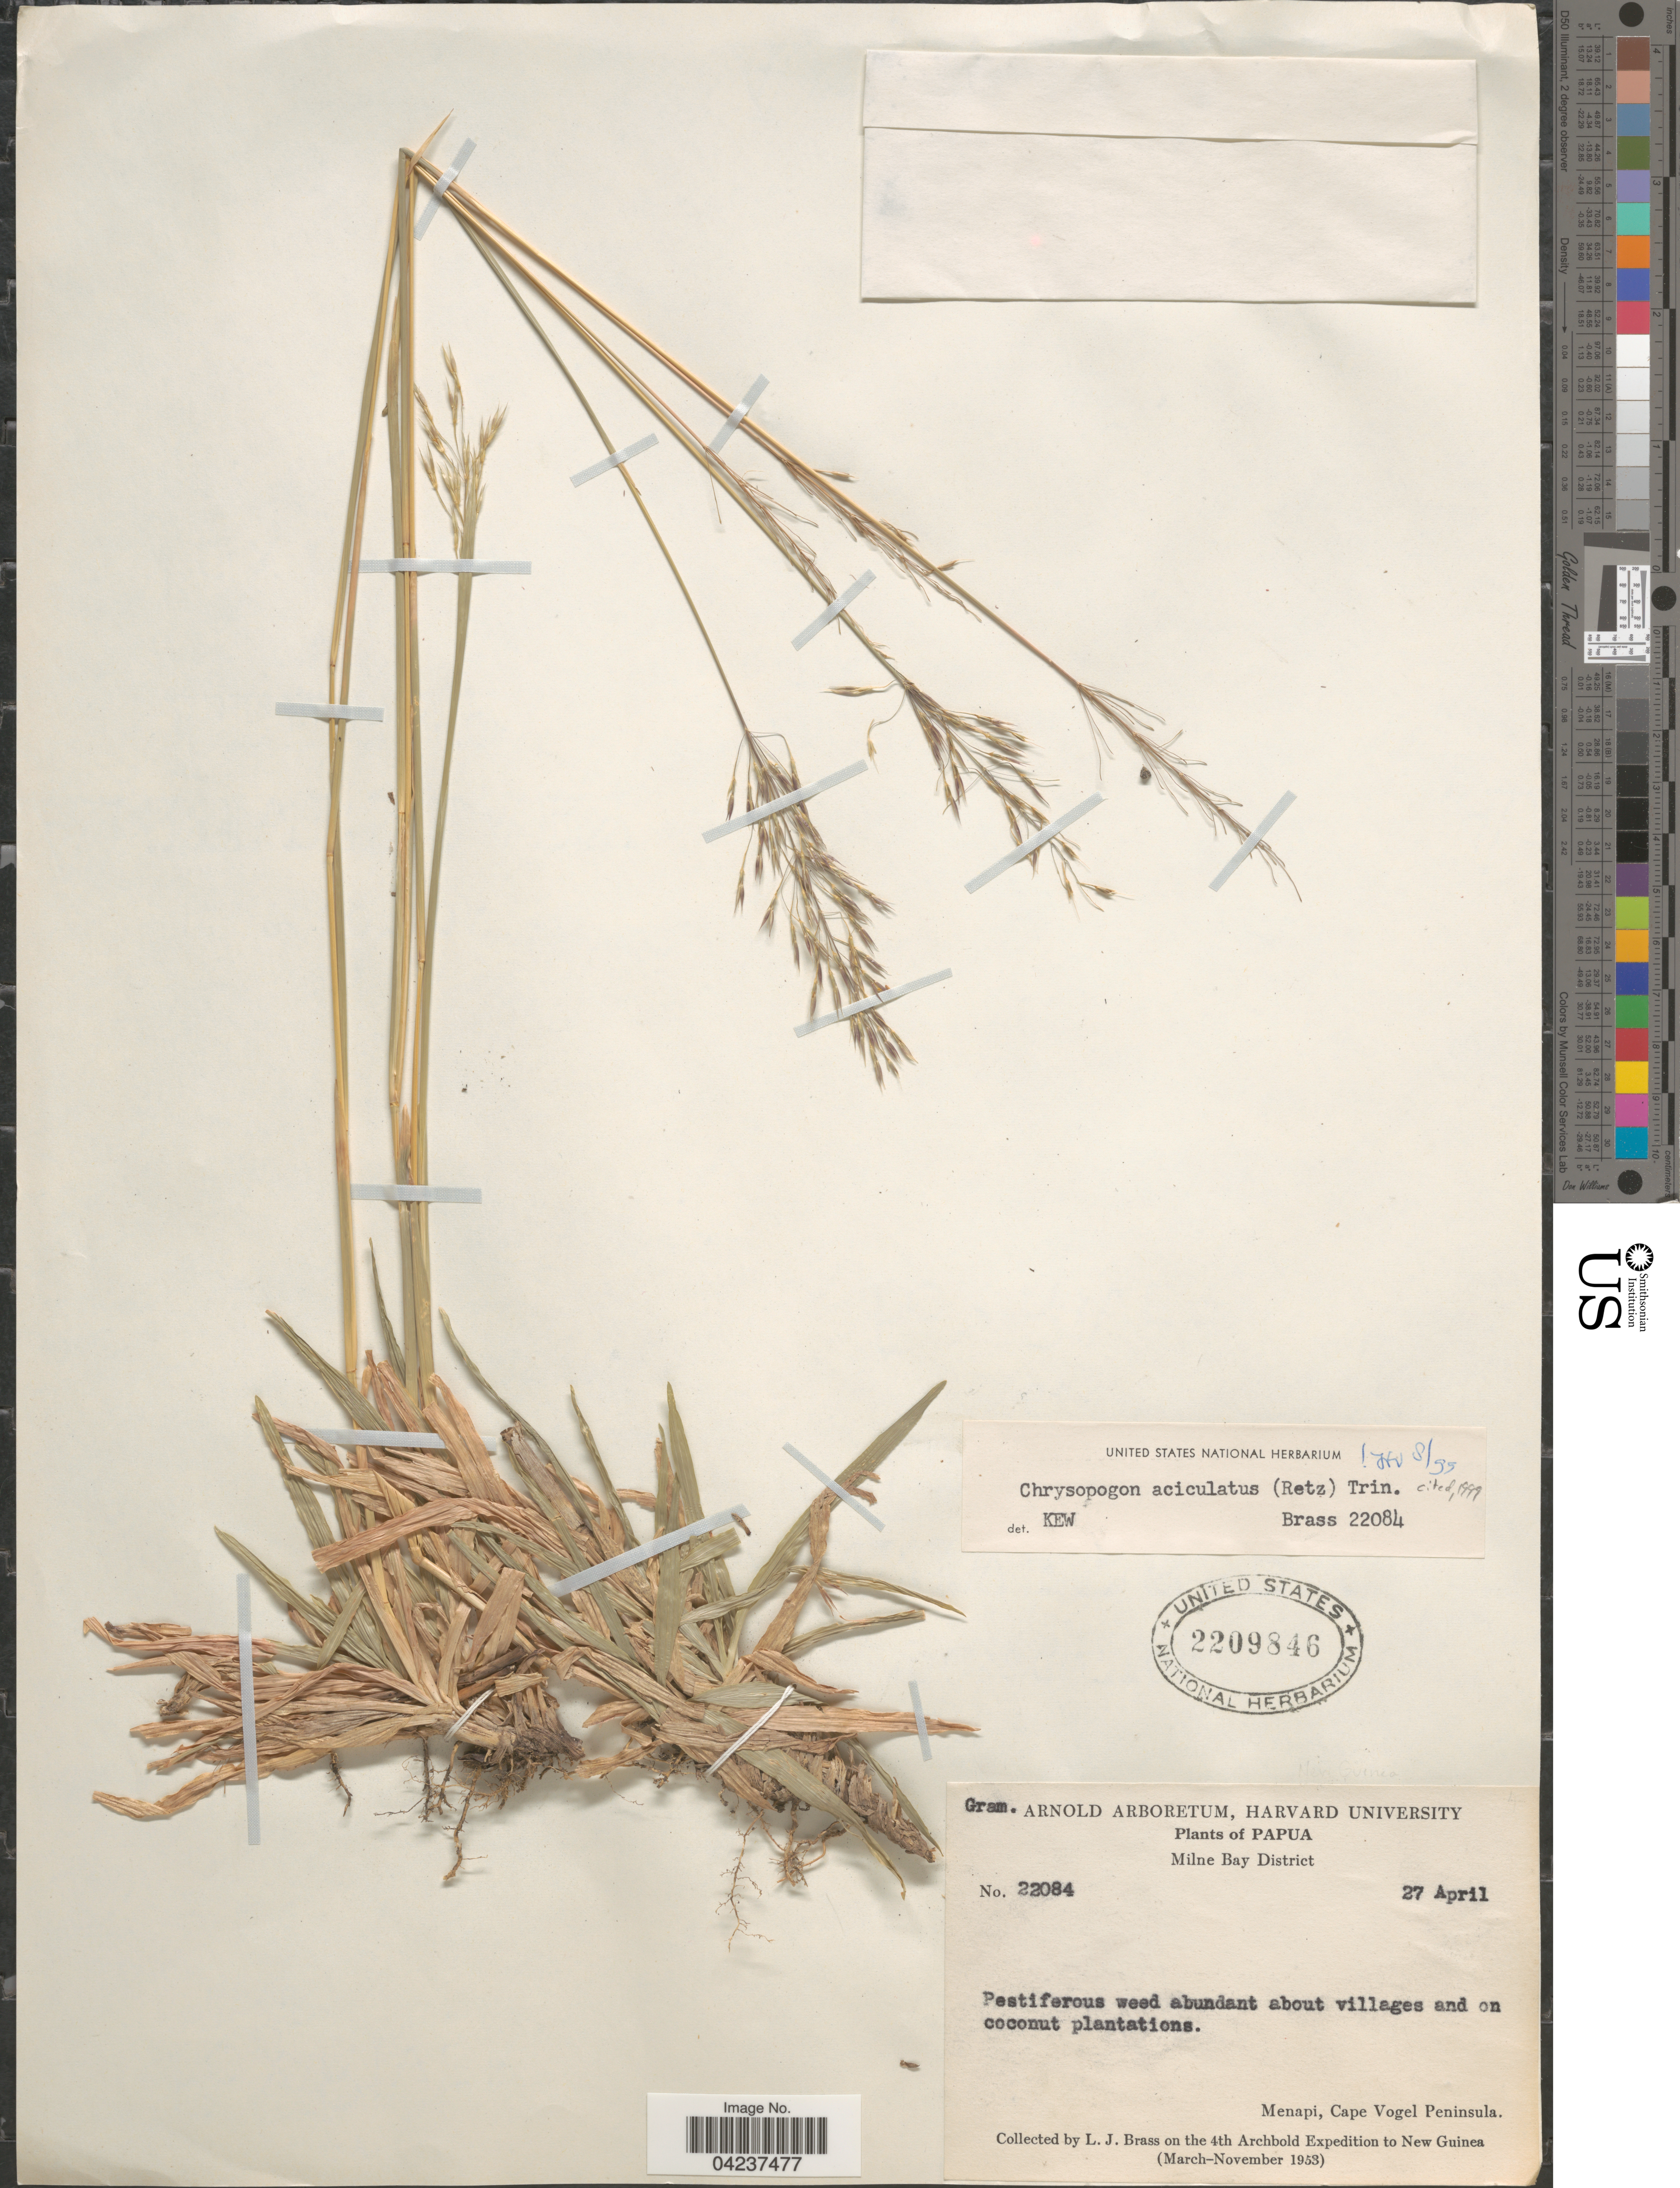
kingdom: Plantae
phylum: Tracheophyta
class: Liliopsida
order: Poales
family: Poaceae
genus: Chrysopogon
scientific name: Chrysopogon aciculatus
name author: (Retz.) Trin.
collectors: L. J. Brass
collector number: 22084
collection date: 1953-04-27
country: Papua New Guinea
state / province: Milne Bay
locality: Papua. Milne Bay District. Menapi, Cape Vogel Peninsula. The 4th Archbold Expedition to New Guinea (March-November 1953).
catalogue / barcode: US 2209846